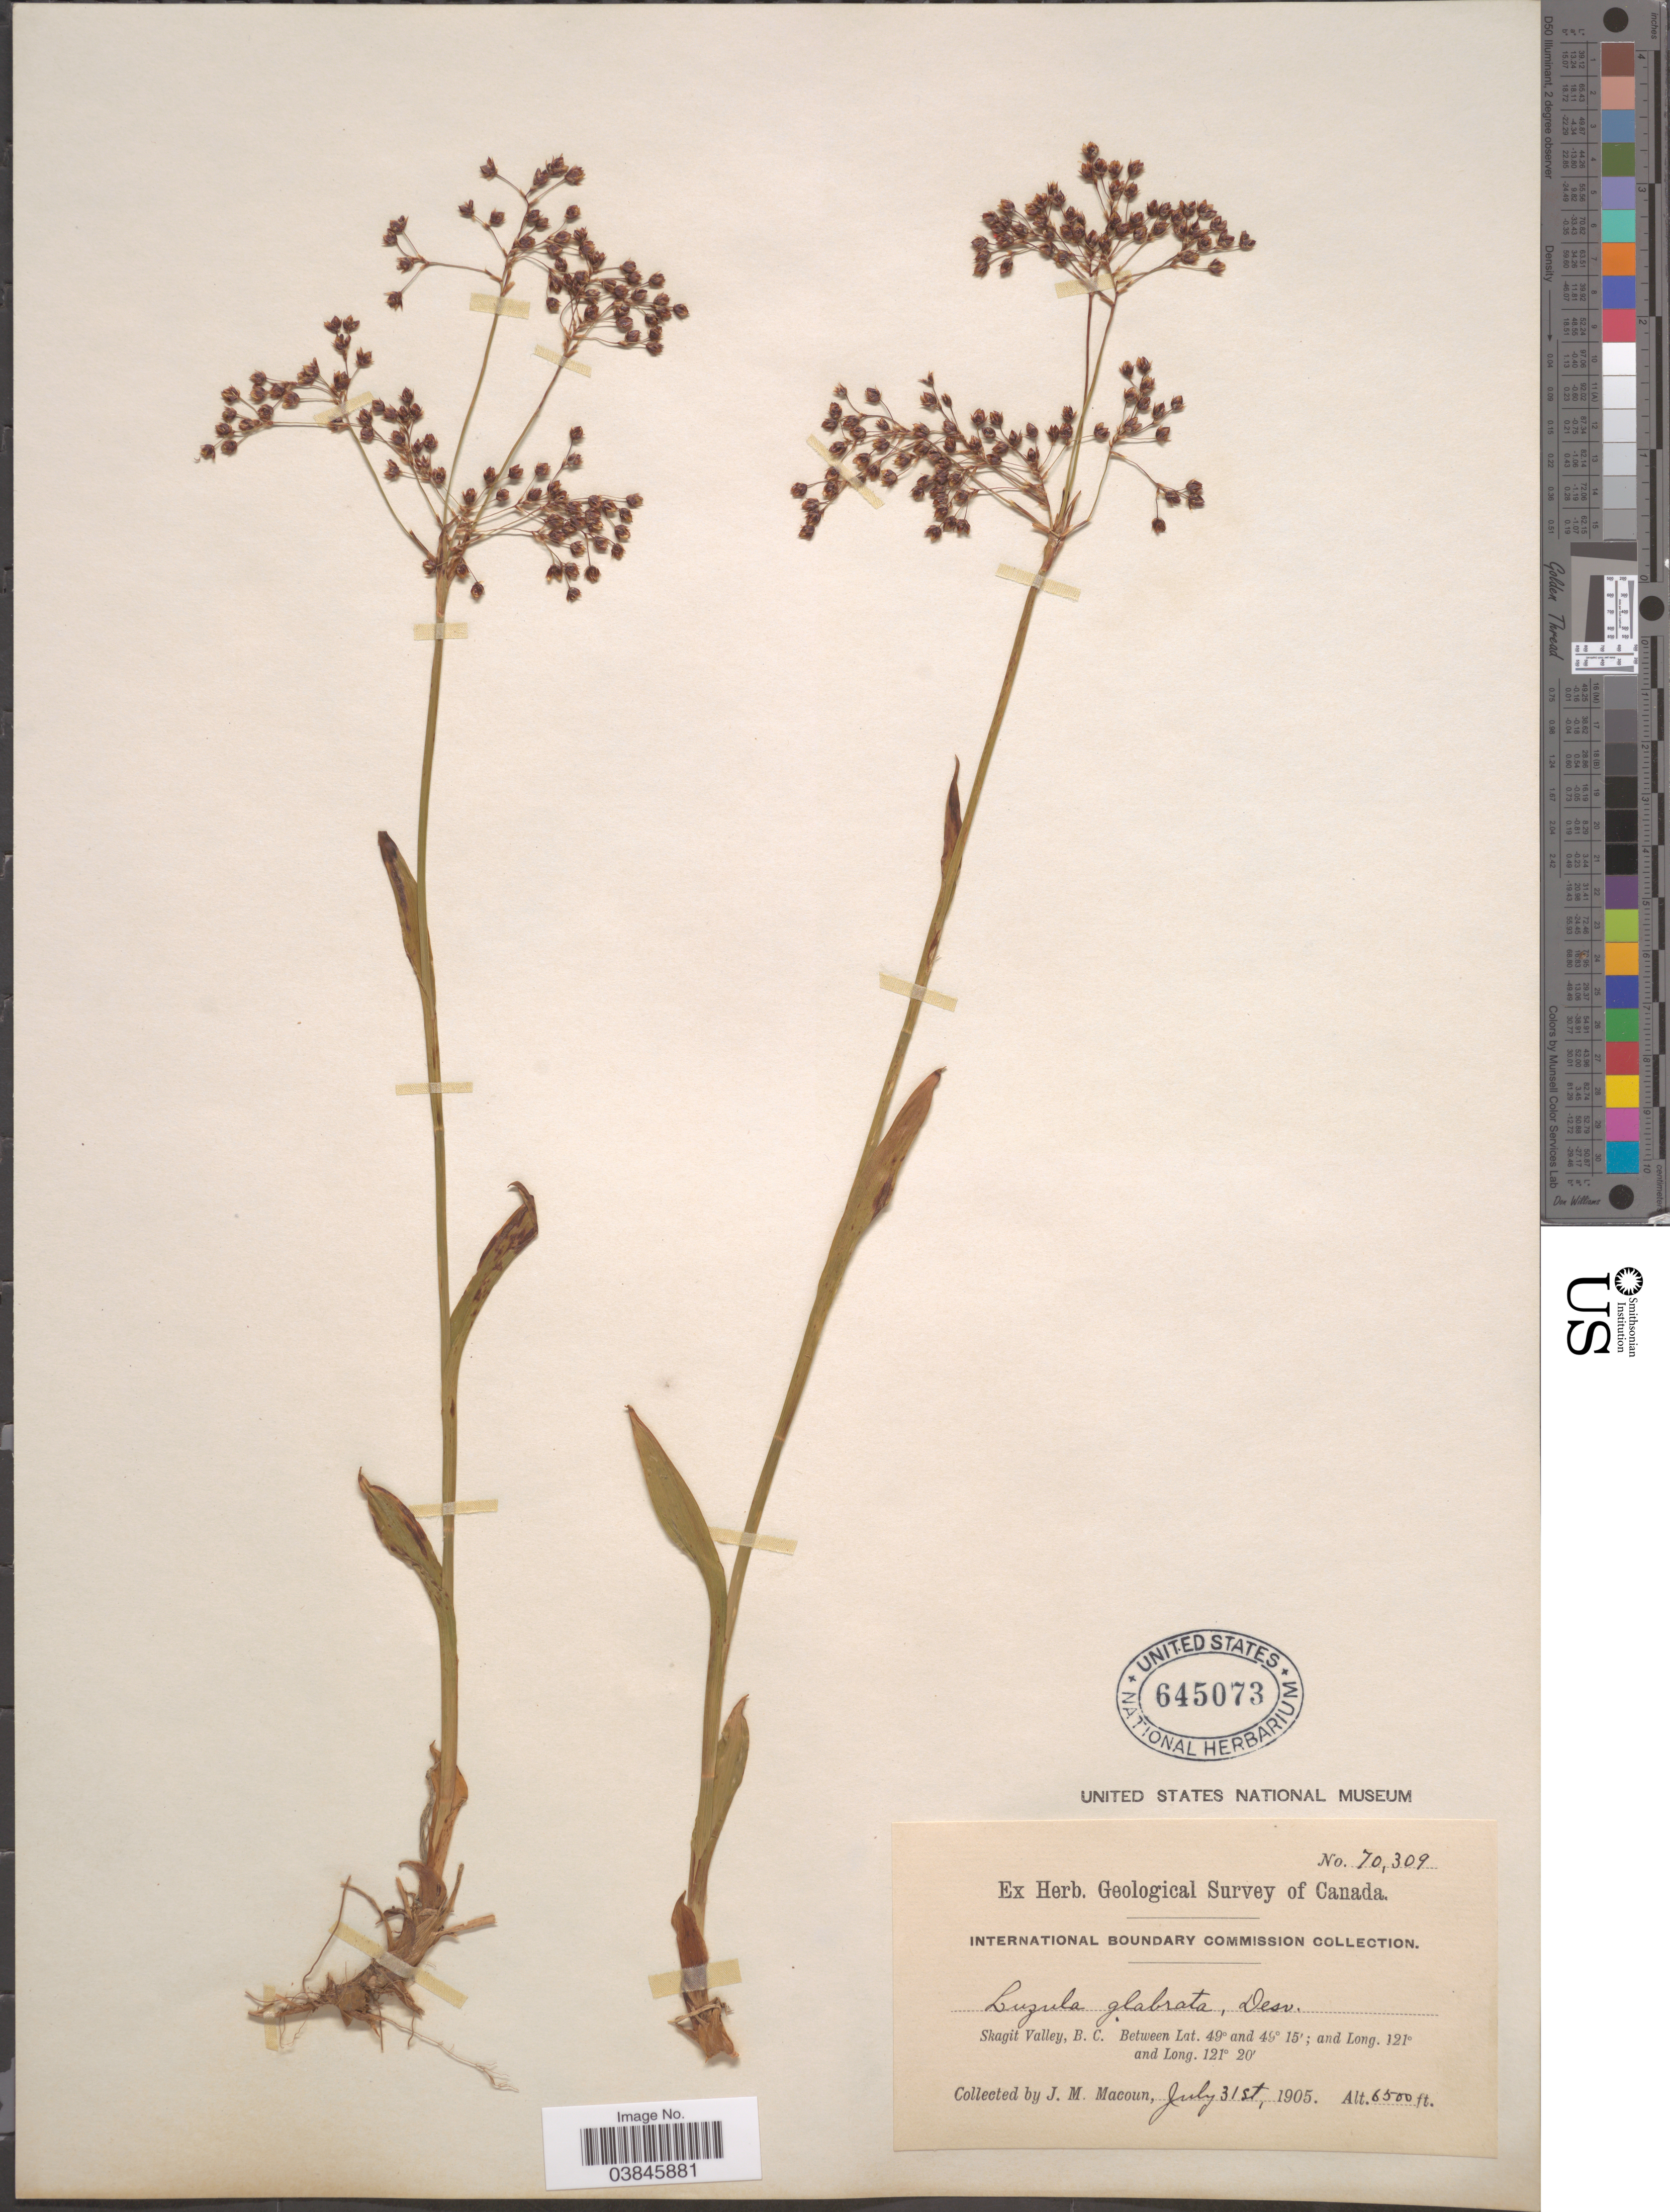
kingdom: Plantae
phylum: Tracheophyta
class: Liliopsida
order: Poales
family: Juncaceae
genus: Luzula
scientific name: Luzula glabrata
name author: (Hoppe) Desv.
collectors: J. M. Macoun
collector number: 70309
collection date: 1905-07-31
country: Canada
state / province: British Columbia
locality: Skagit Valley.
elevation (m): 1981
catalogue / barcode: US 645073